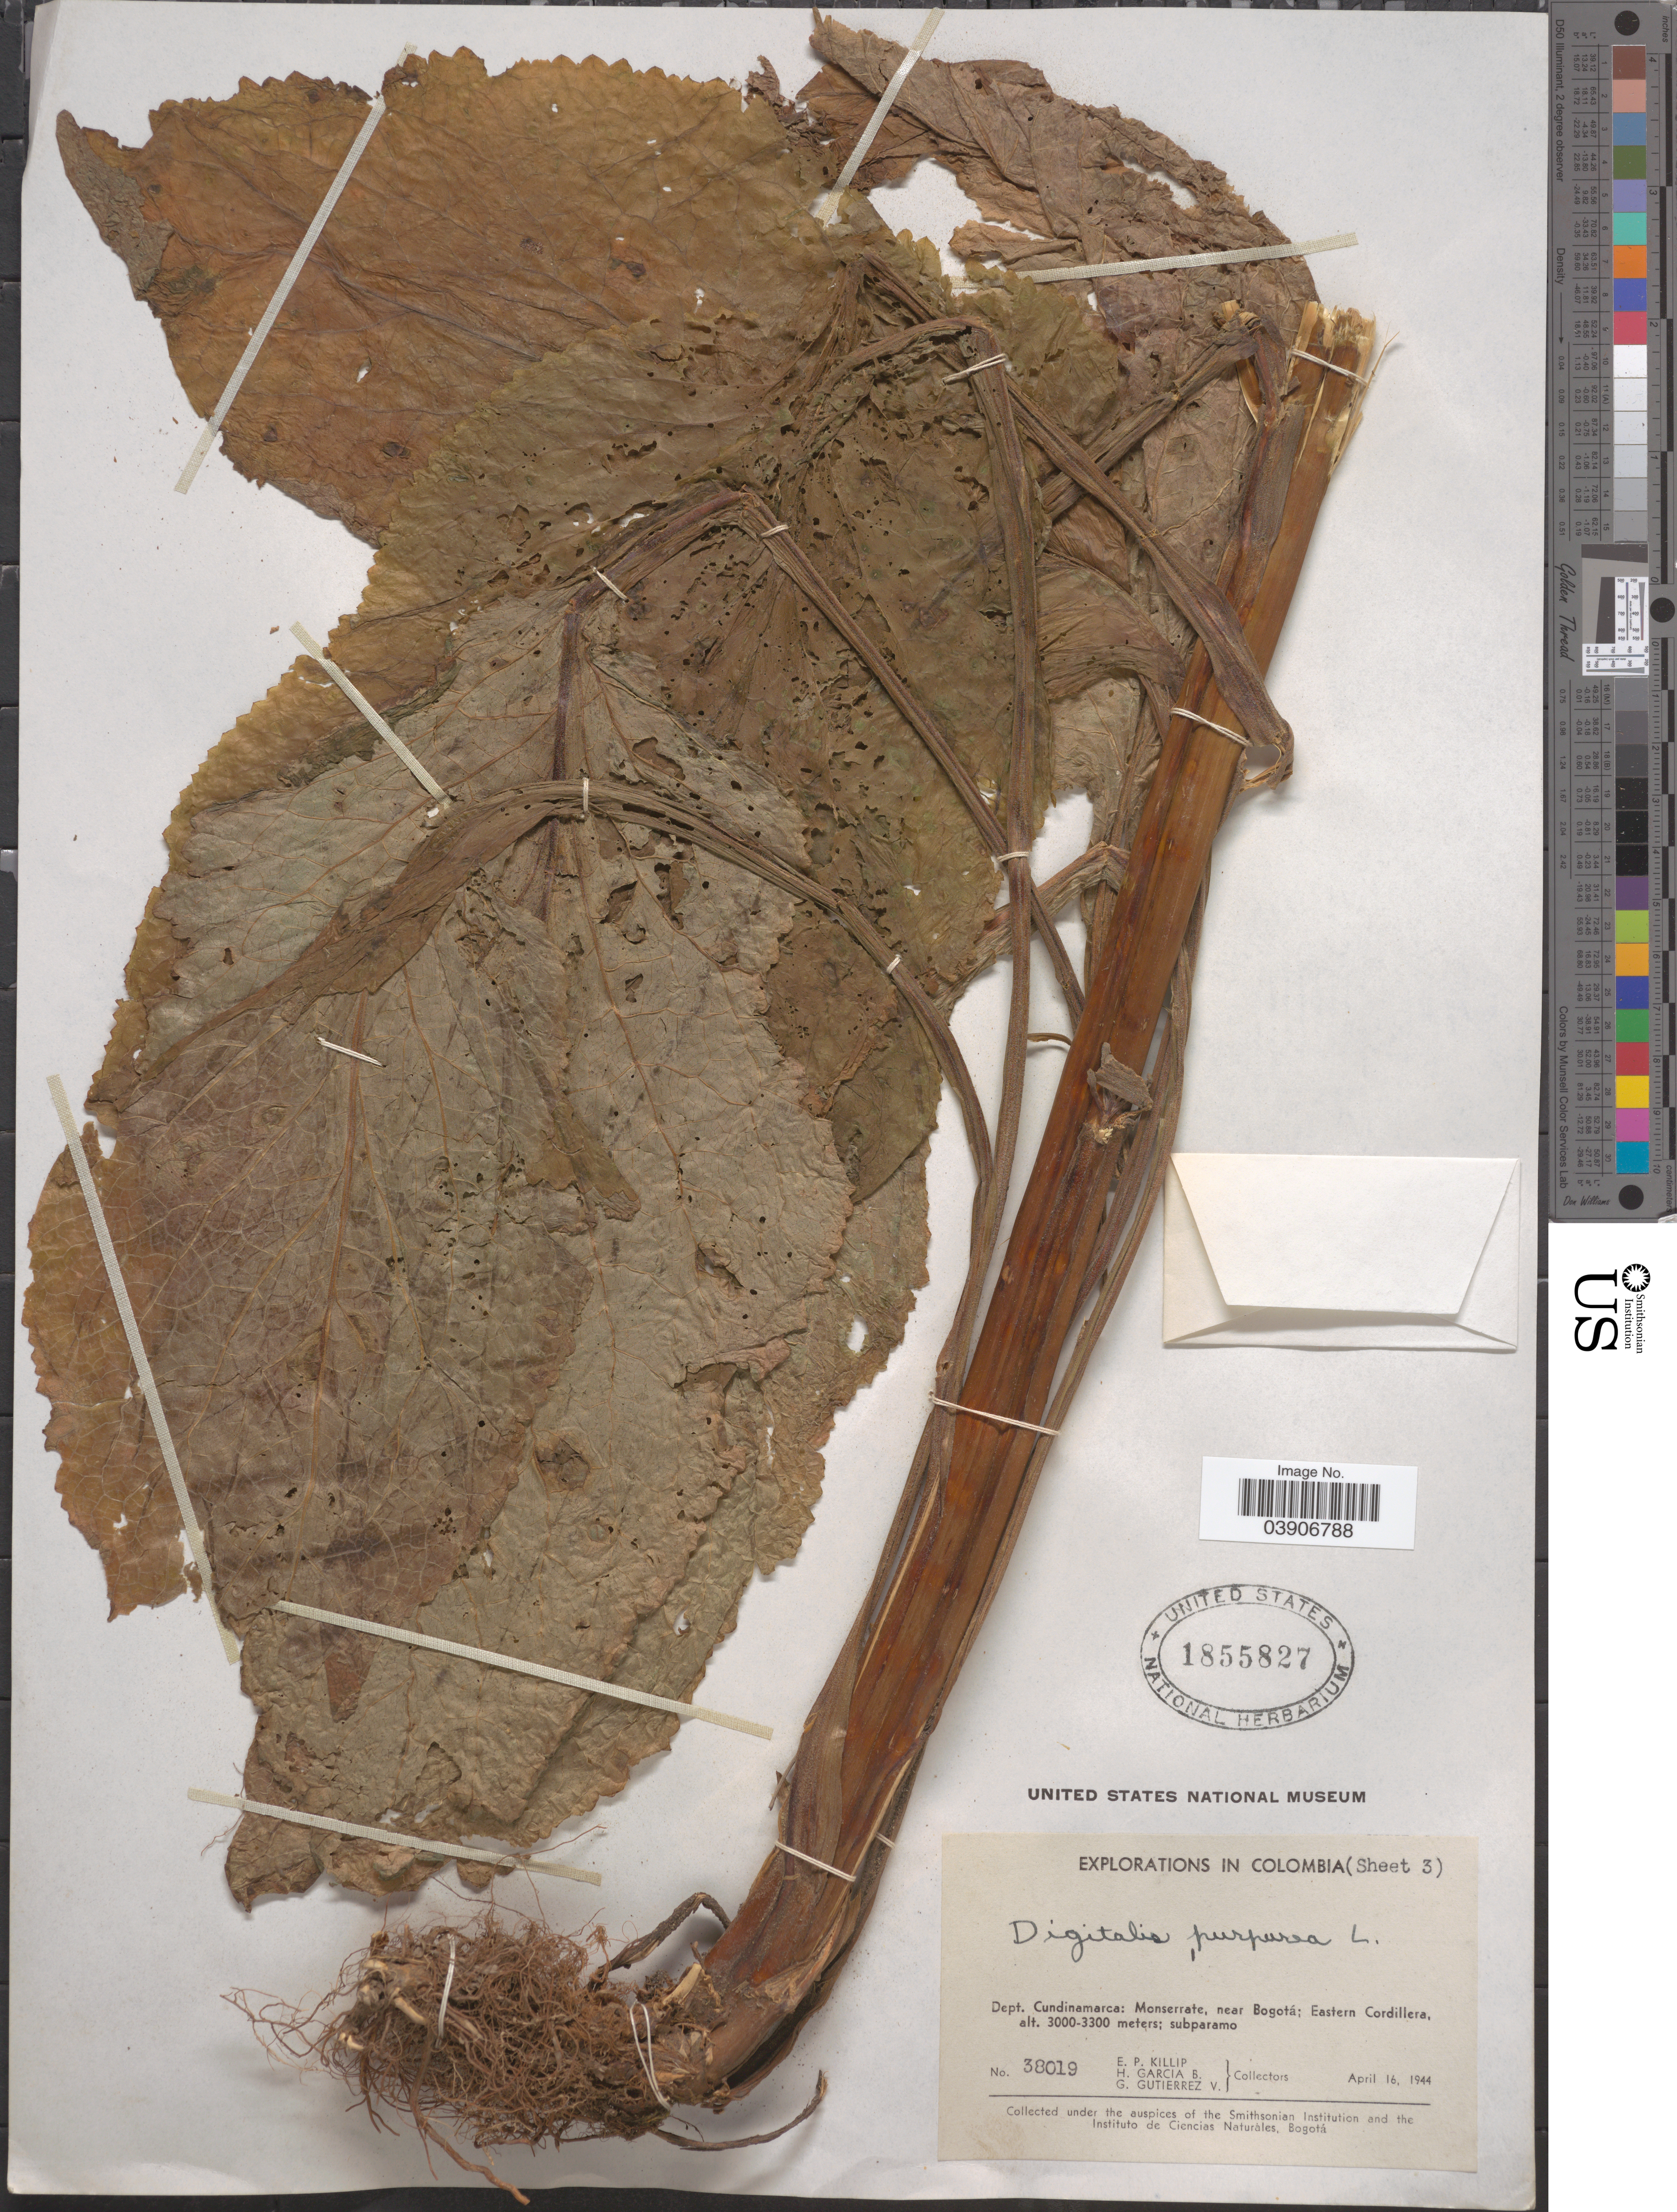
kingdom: Plantae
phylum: Tracheophyta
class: Magnoliopsida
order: Lamiales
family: Plantaginaceae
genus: Digitalis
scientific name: Digitalis purpurea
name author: L.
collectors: E. P. Killip, H. García B. & G. Gutiérrez V.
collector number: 38019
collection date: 1944-04-16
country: Colombia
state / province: Cundinamarca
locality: Dept. Cundinamarca: Monserrate, near Bogotá; Eastern Cordillera.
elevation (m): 3000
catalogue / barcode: US 1855827